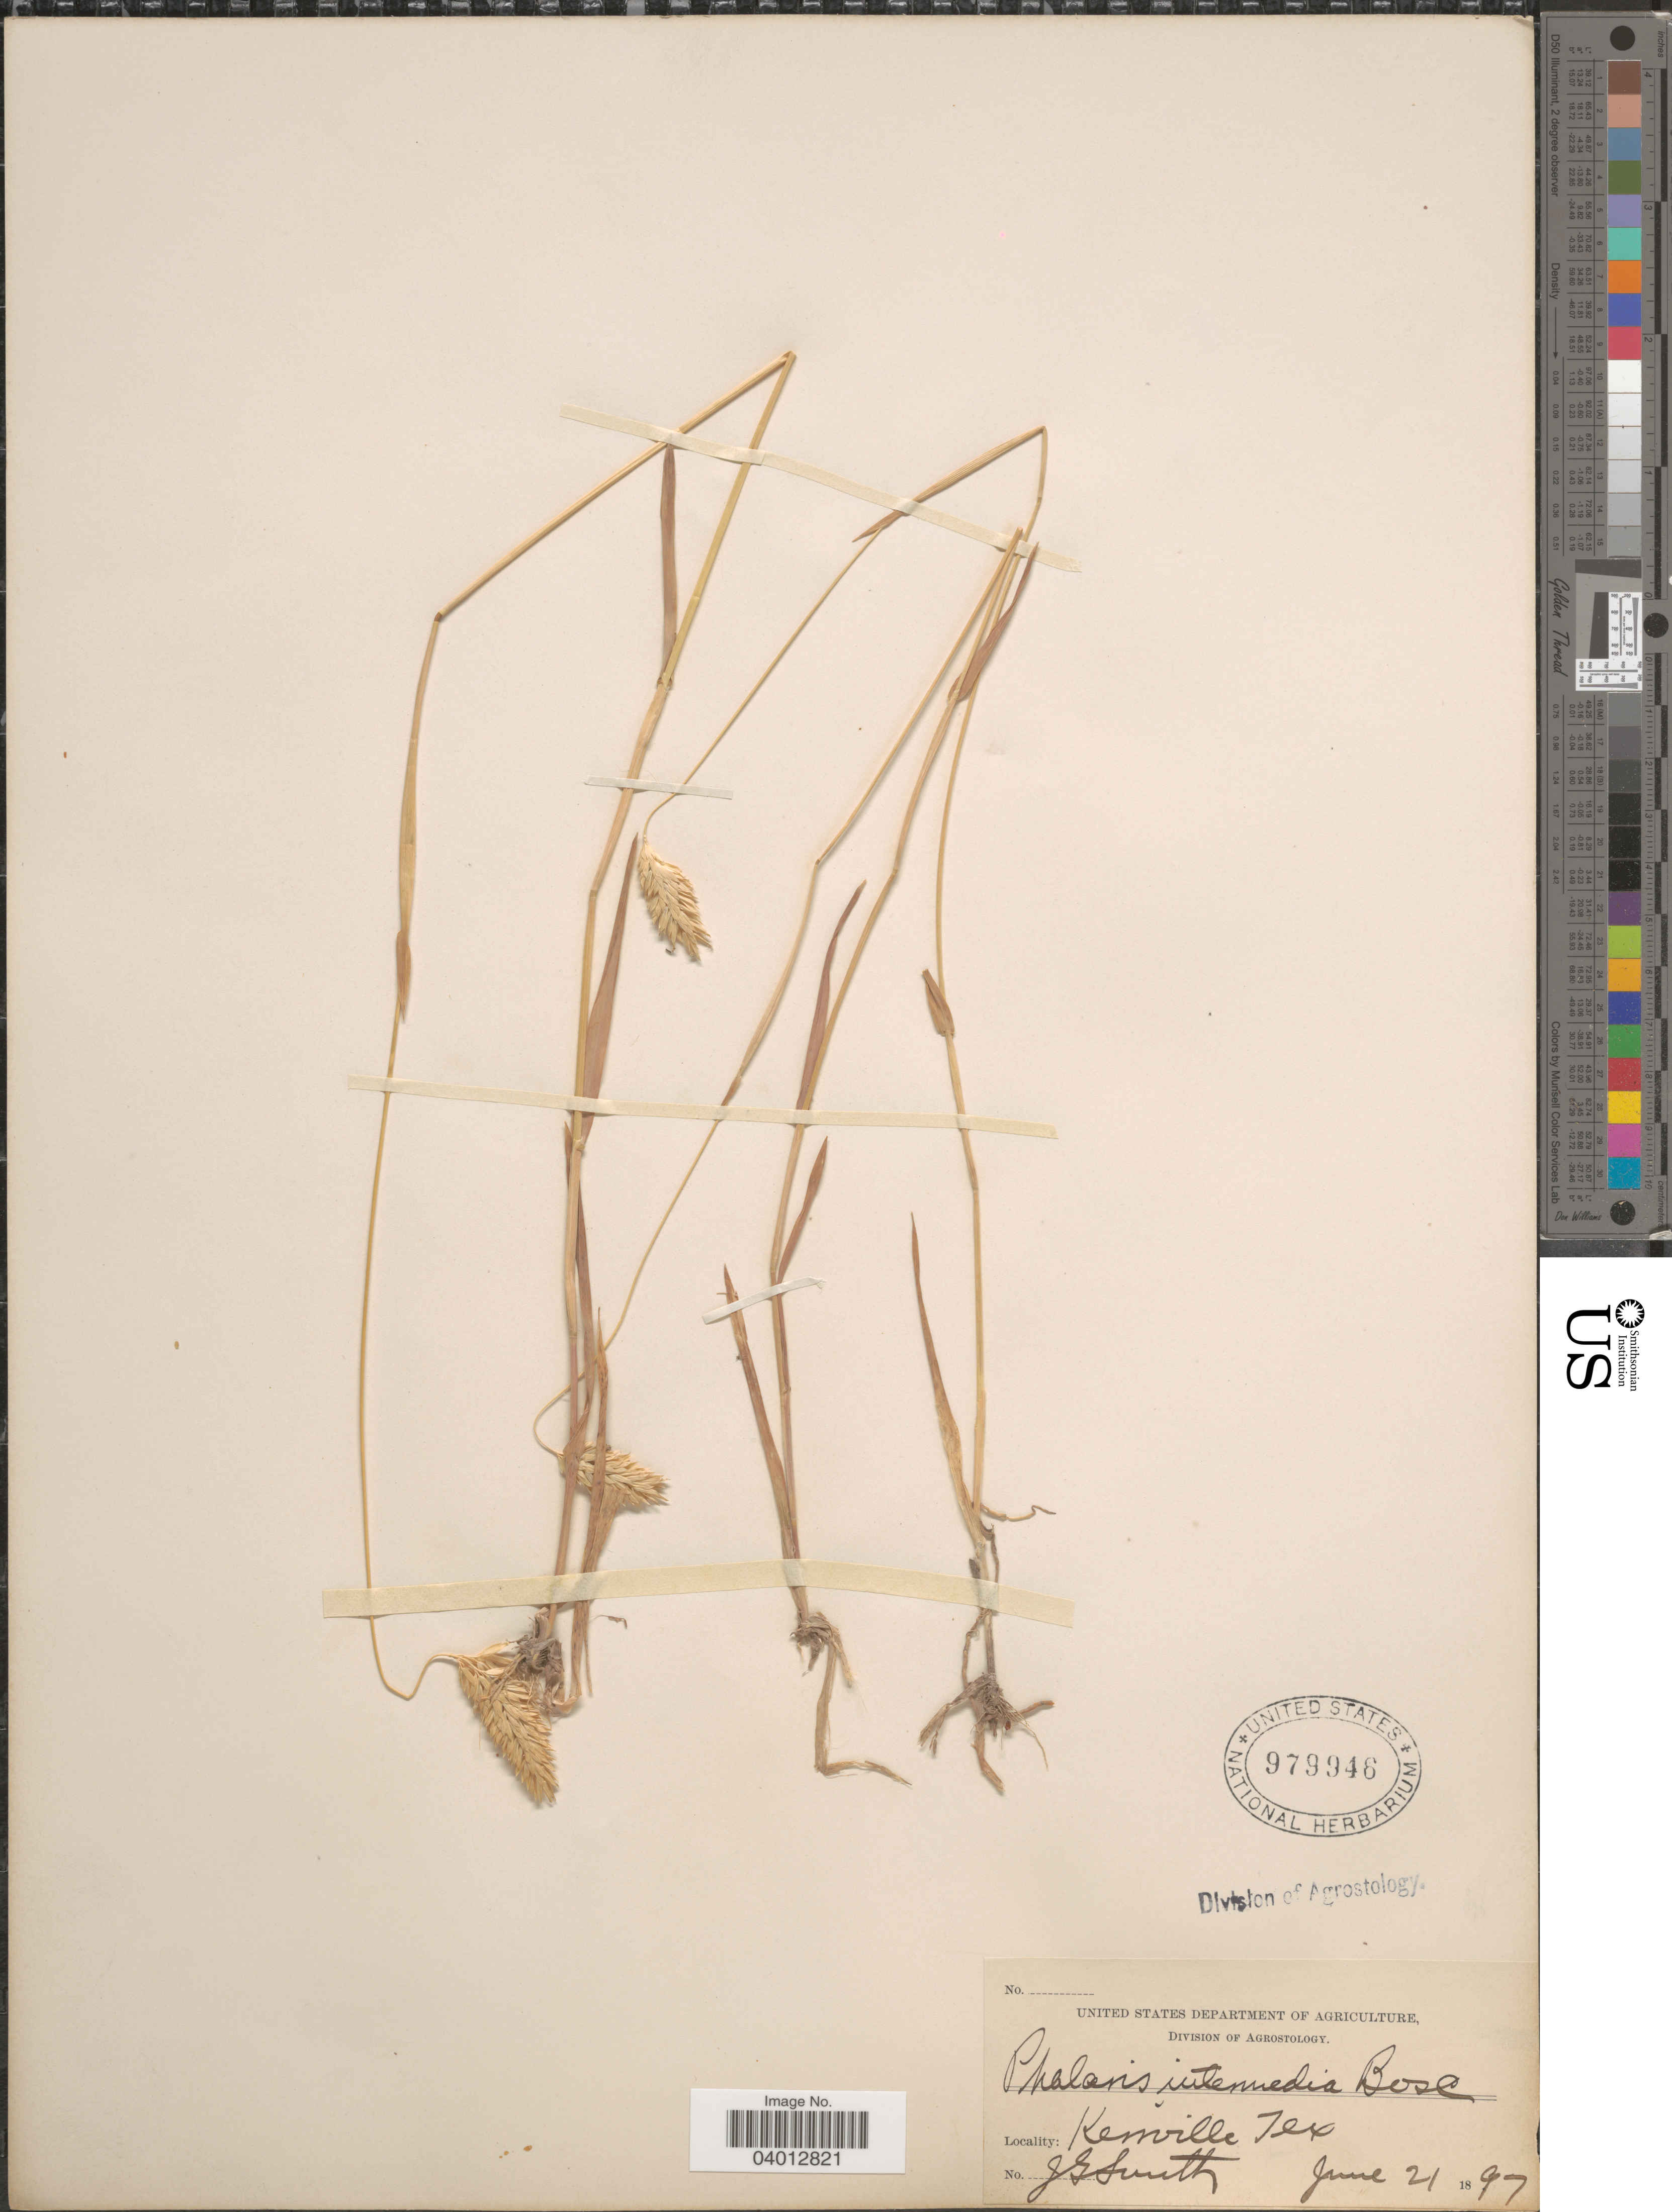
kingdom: Plantae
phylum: Tracheophyta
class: Liliopsida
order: Poales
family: Poaceae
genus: Phalaris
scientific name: Phalaris caroliniana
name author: Walter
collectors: J. G. Smith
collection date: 1897-06-21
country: United States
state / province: Texas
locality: Kerrville.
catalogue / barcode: US 979946